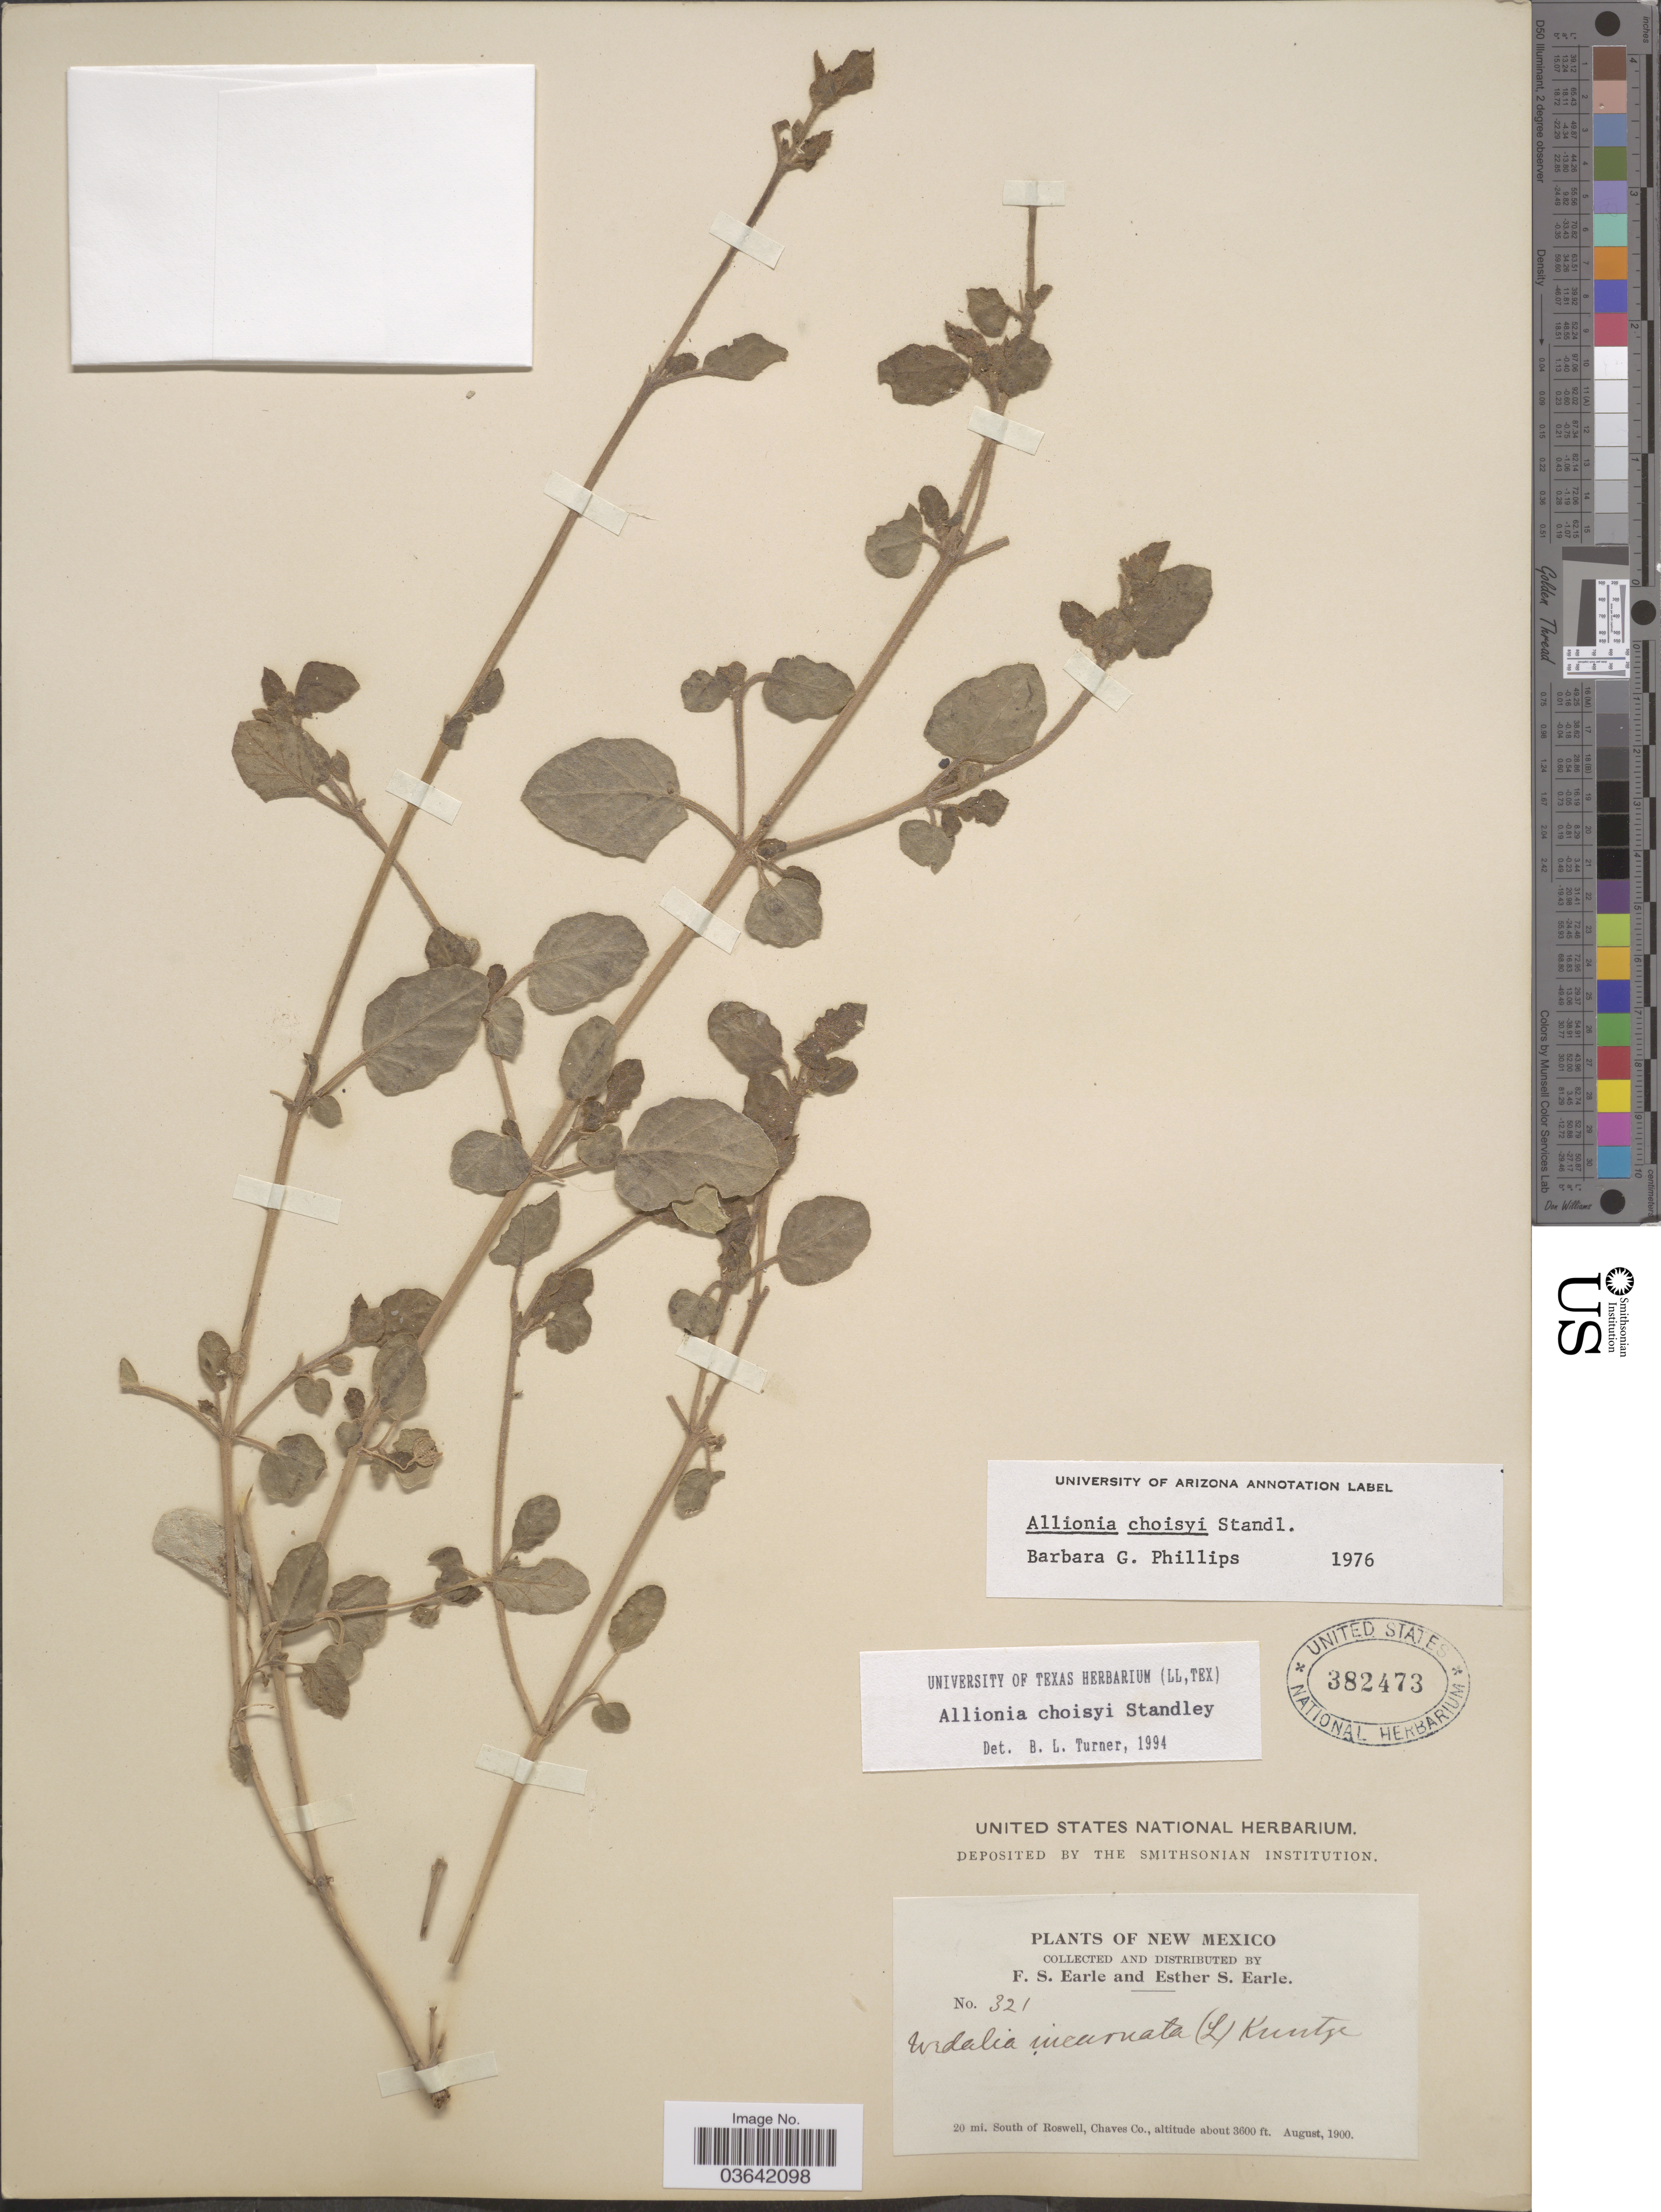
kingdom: Plantae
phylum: Tracheophyta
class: Magnoliopsida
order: Caryophyllales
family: Nyctaginaceae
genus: Allionia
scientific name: Allionia choisyi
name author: Standl.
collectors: F. S. Earle & E. S. Earle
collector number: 321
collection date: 1900-08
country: United States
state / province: New Mexico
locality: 20 mi. South of Roswell, Chaves Co.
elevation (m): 1097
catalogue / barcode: US 382473